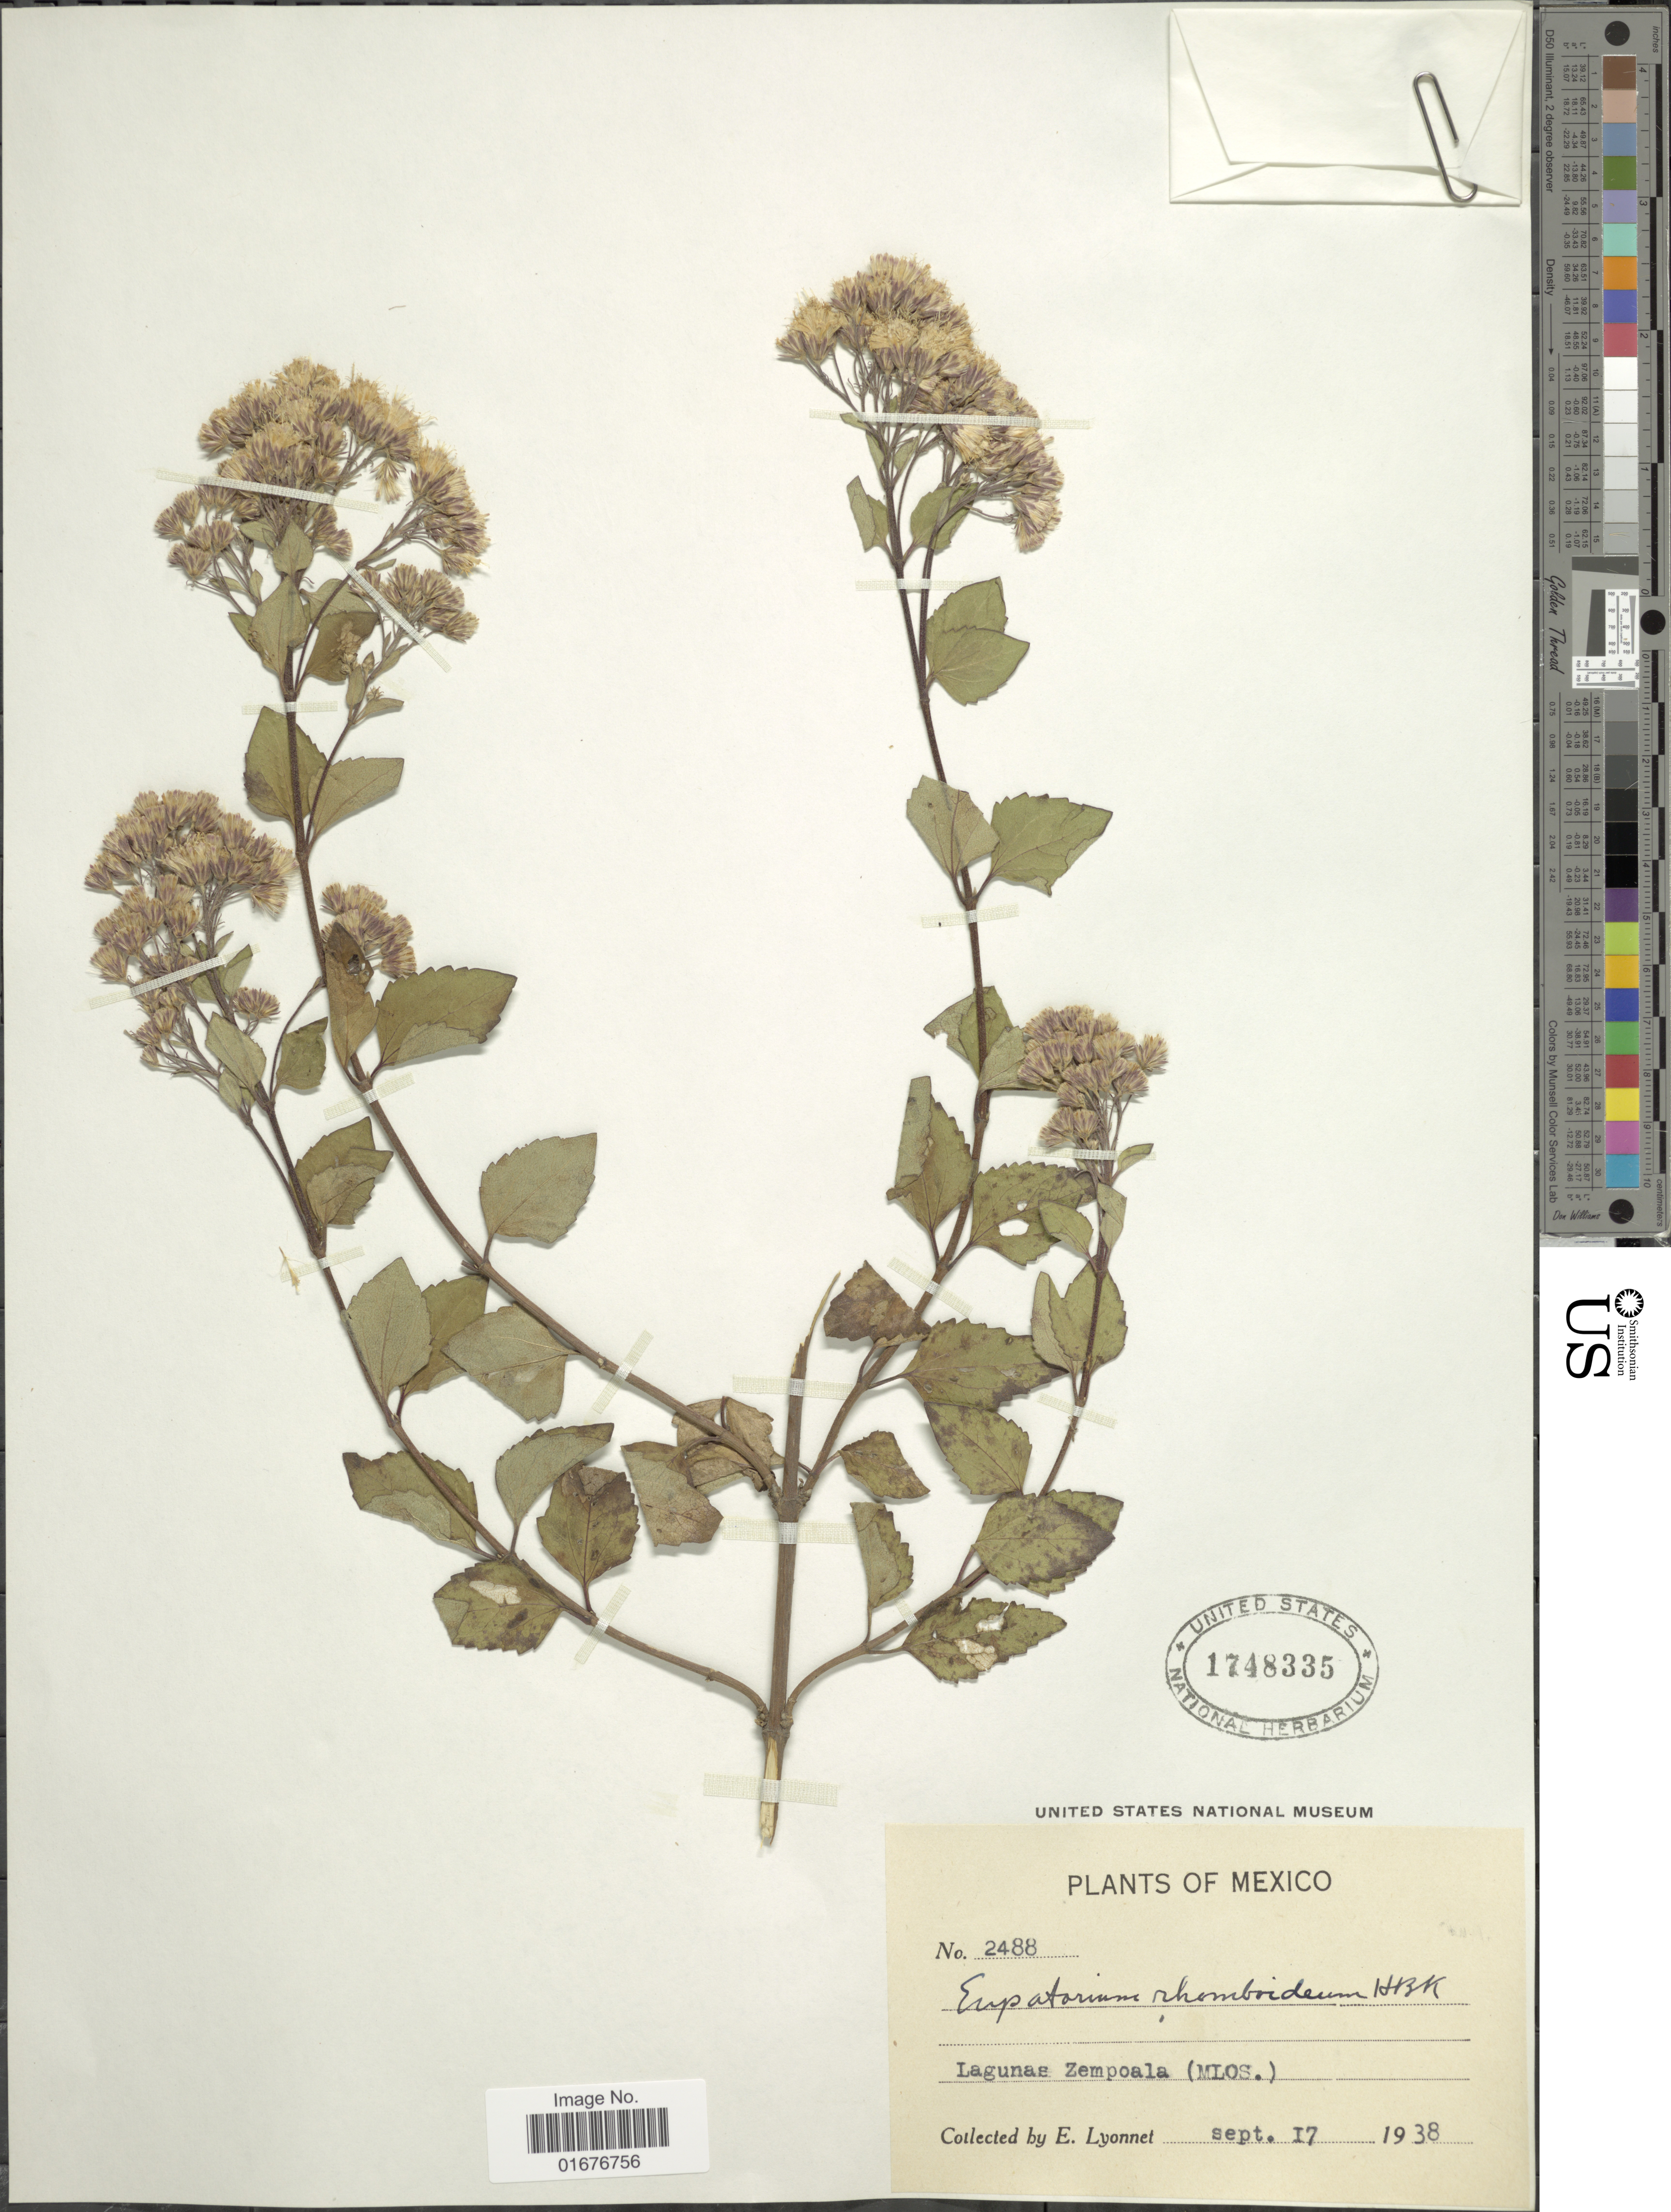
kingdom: Plantae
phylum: Tracheophyta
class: Magnoliopsida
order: Asterales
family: Asteraceae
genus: Ageratina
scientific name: Ageratina rhomboidea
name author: (Kunth) R.M. King & H. Rob.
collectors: E. Lyonnet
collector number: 2488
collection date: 1938-09-17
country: Mexico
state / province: Morelos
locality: Lagunas Zempoala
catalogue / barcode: US 1748335